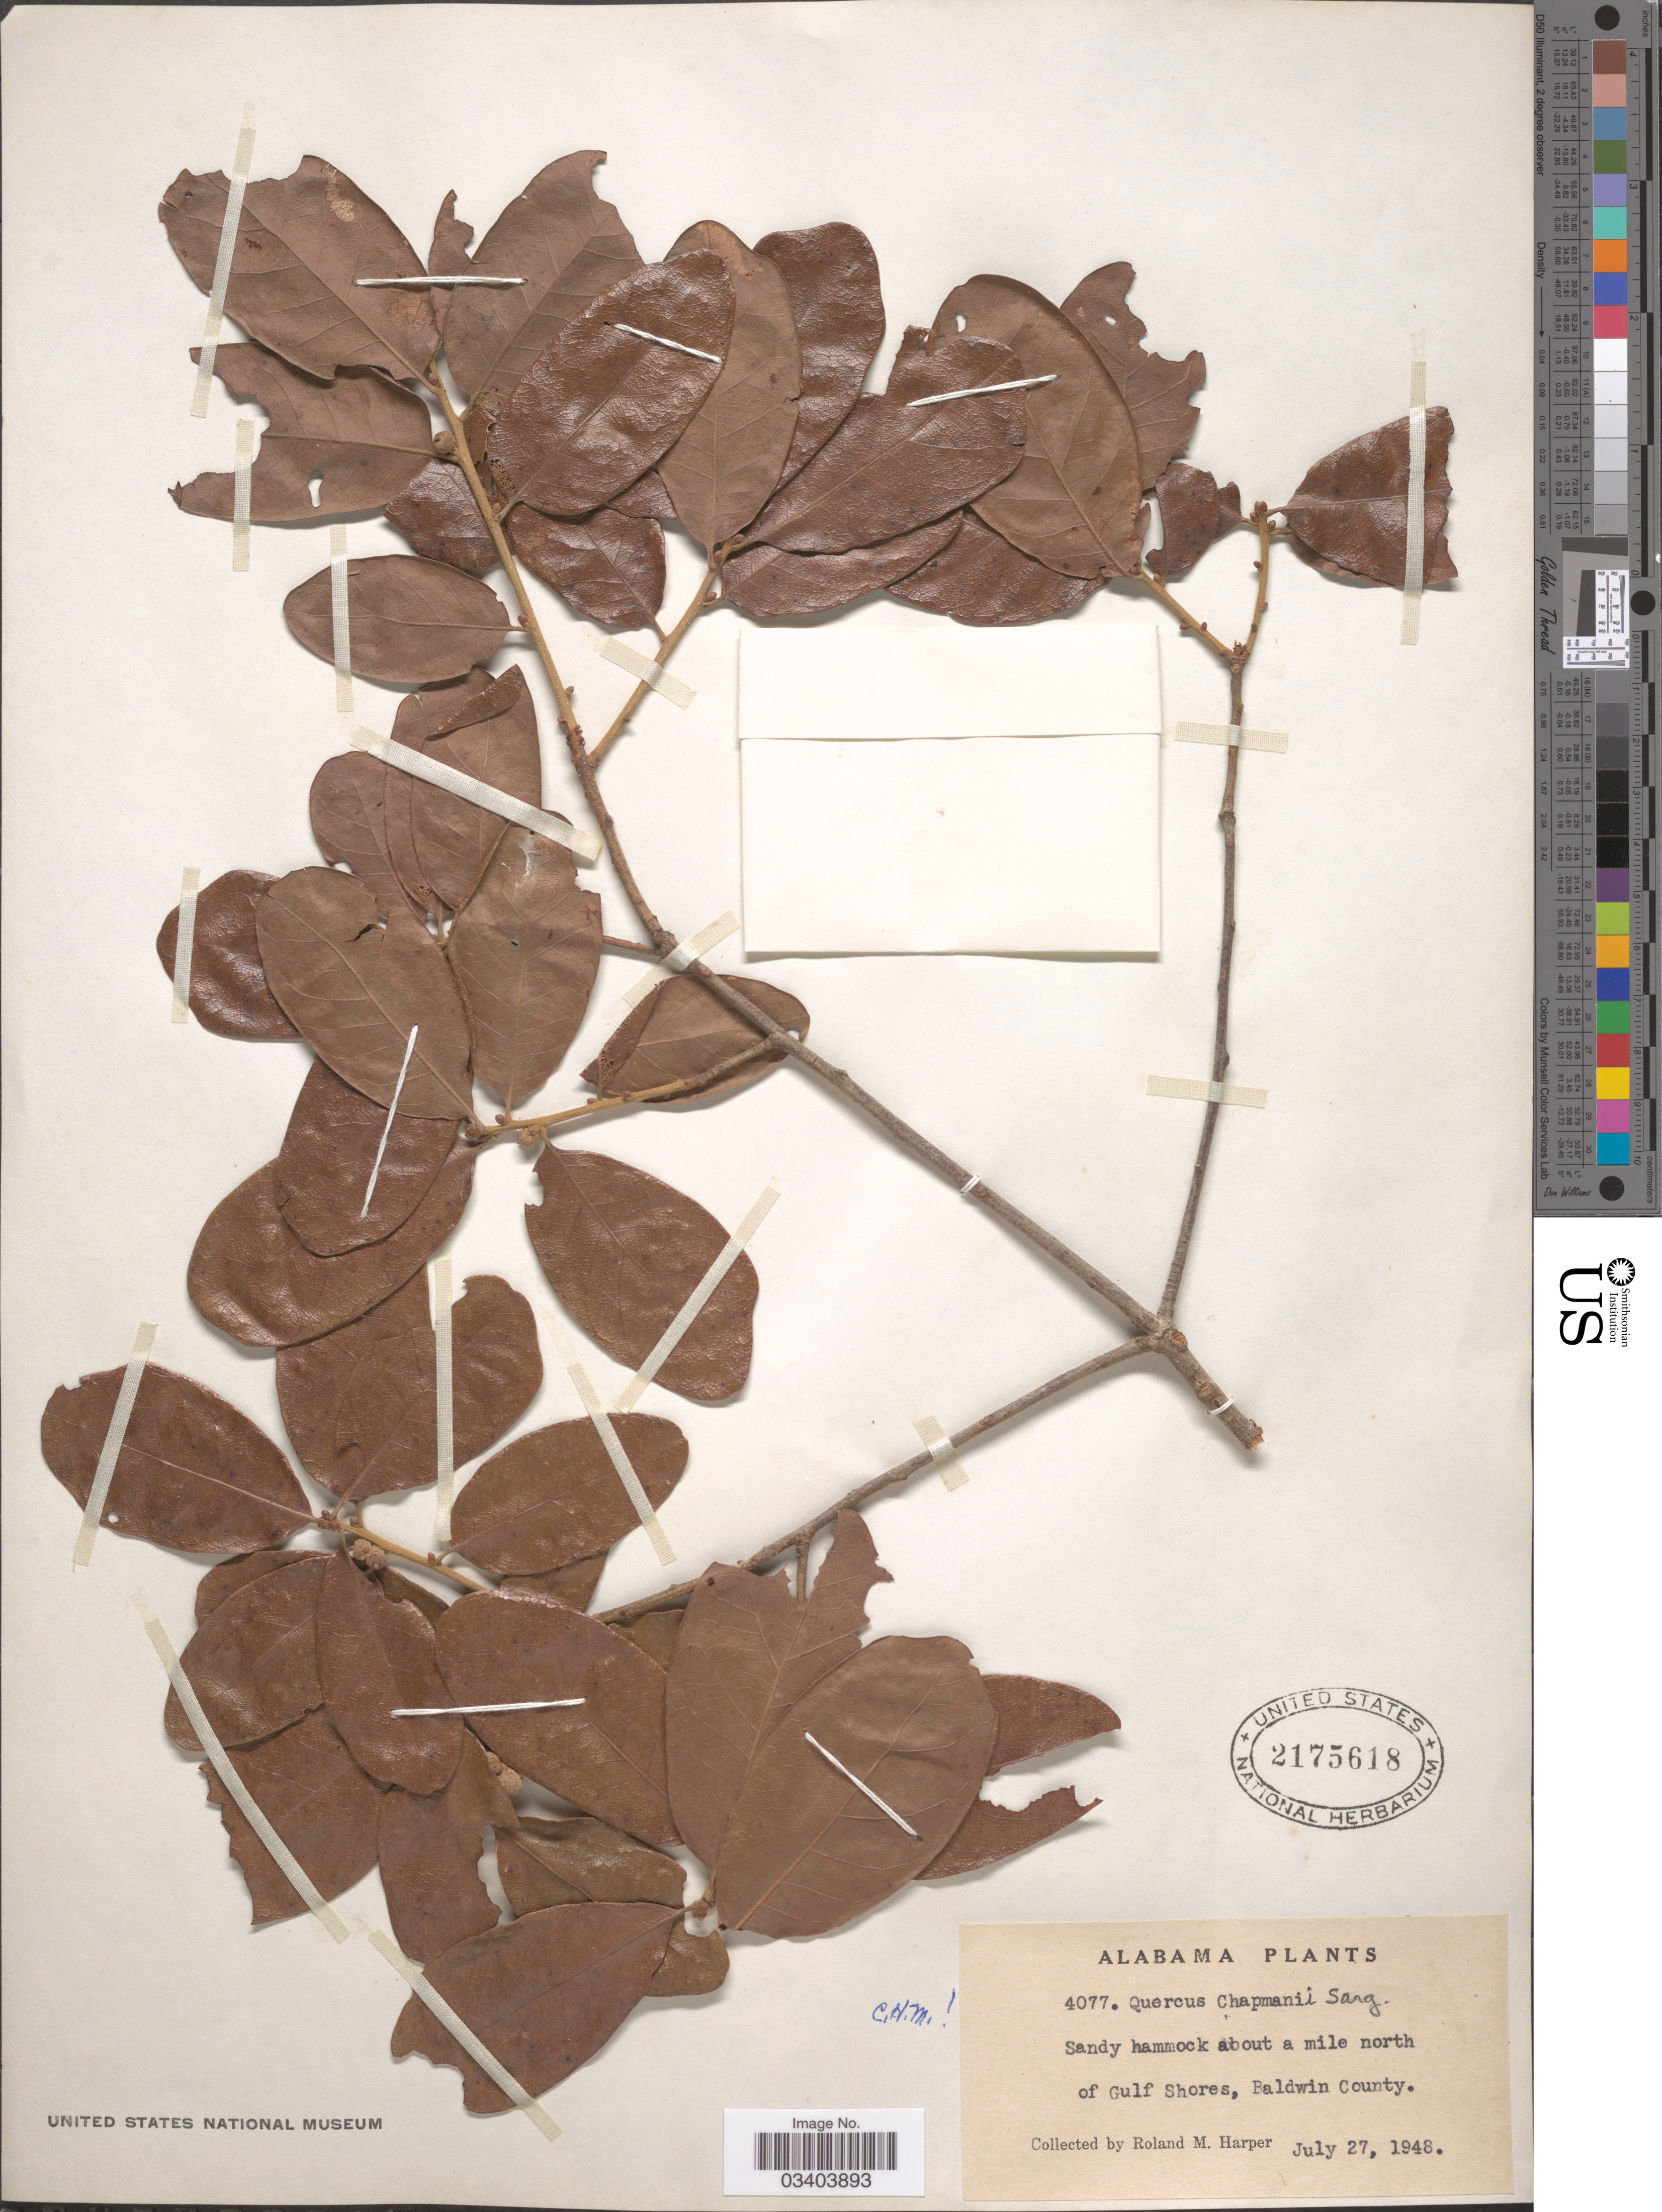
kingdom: Plantae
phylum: Tracheophyta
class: Magnoliopsida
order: Fagales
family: Fagaceae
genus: Quercus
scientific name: Quercus chapmanii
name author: Sarg.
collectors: R. M. Harper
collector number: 4077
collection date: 1948-07-27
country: United States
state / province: Alabama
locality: Sandy hammock about a mile north of Gulf Shores, Baldwin County.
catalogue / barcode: US 2175618